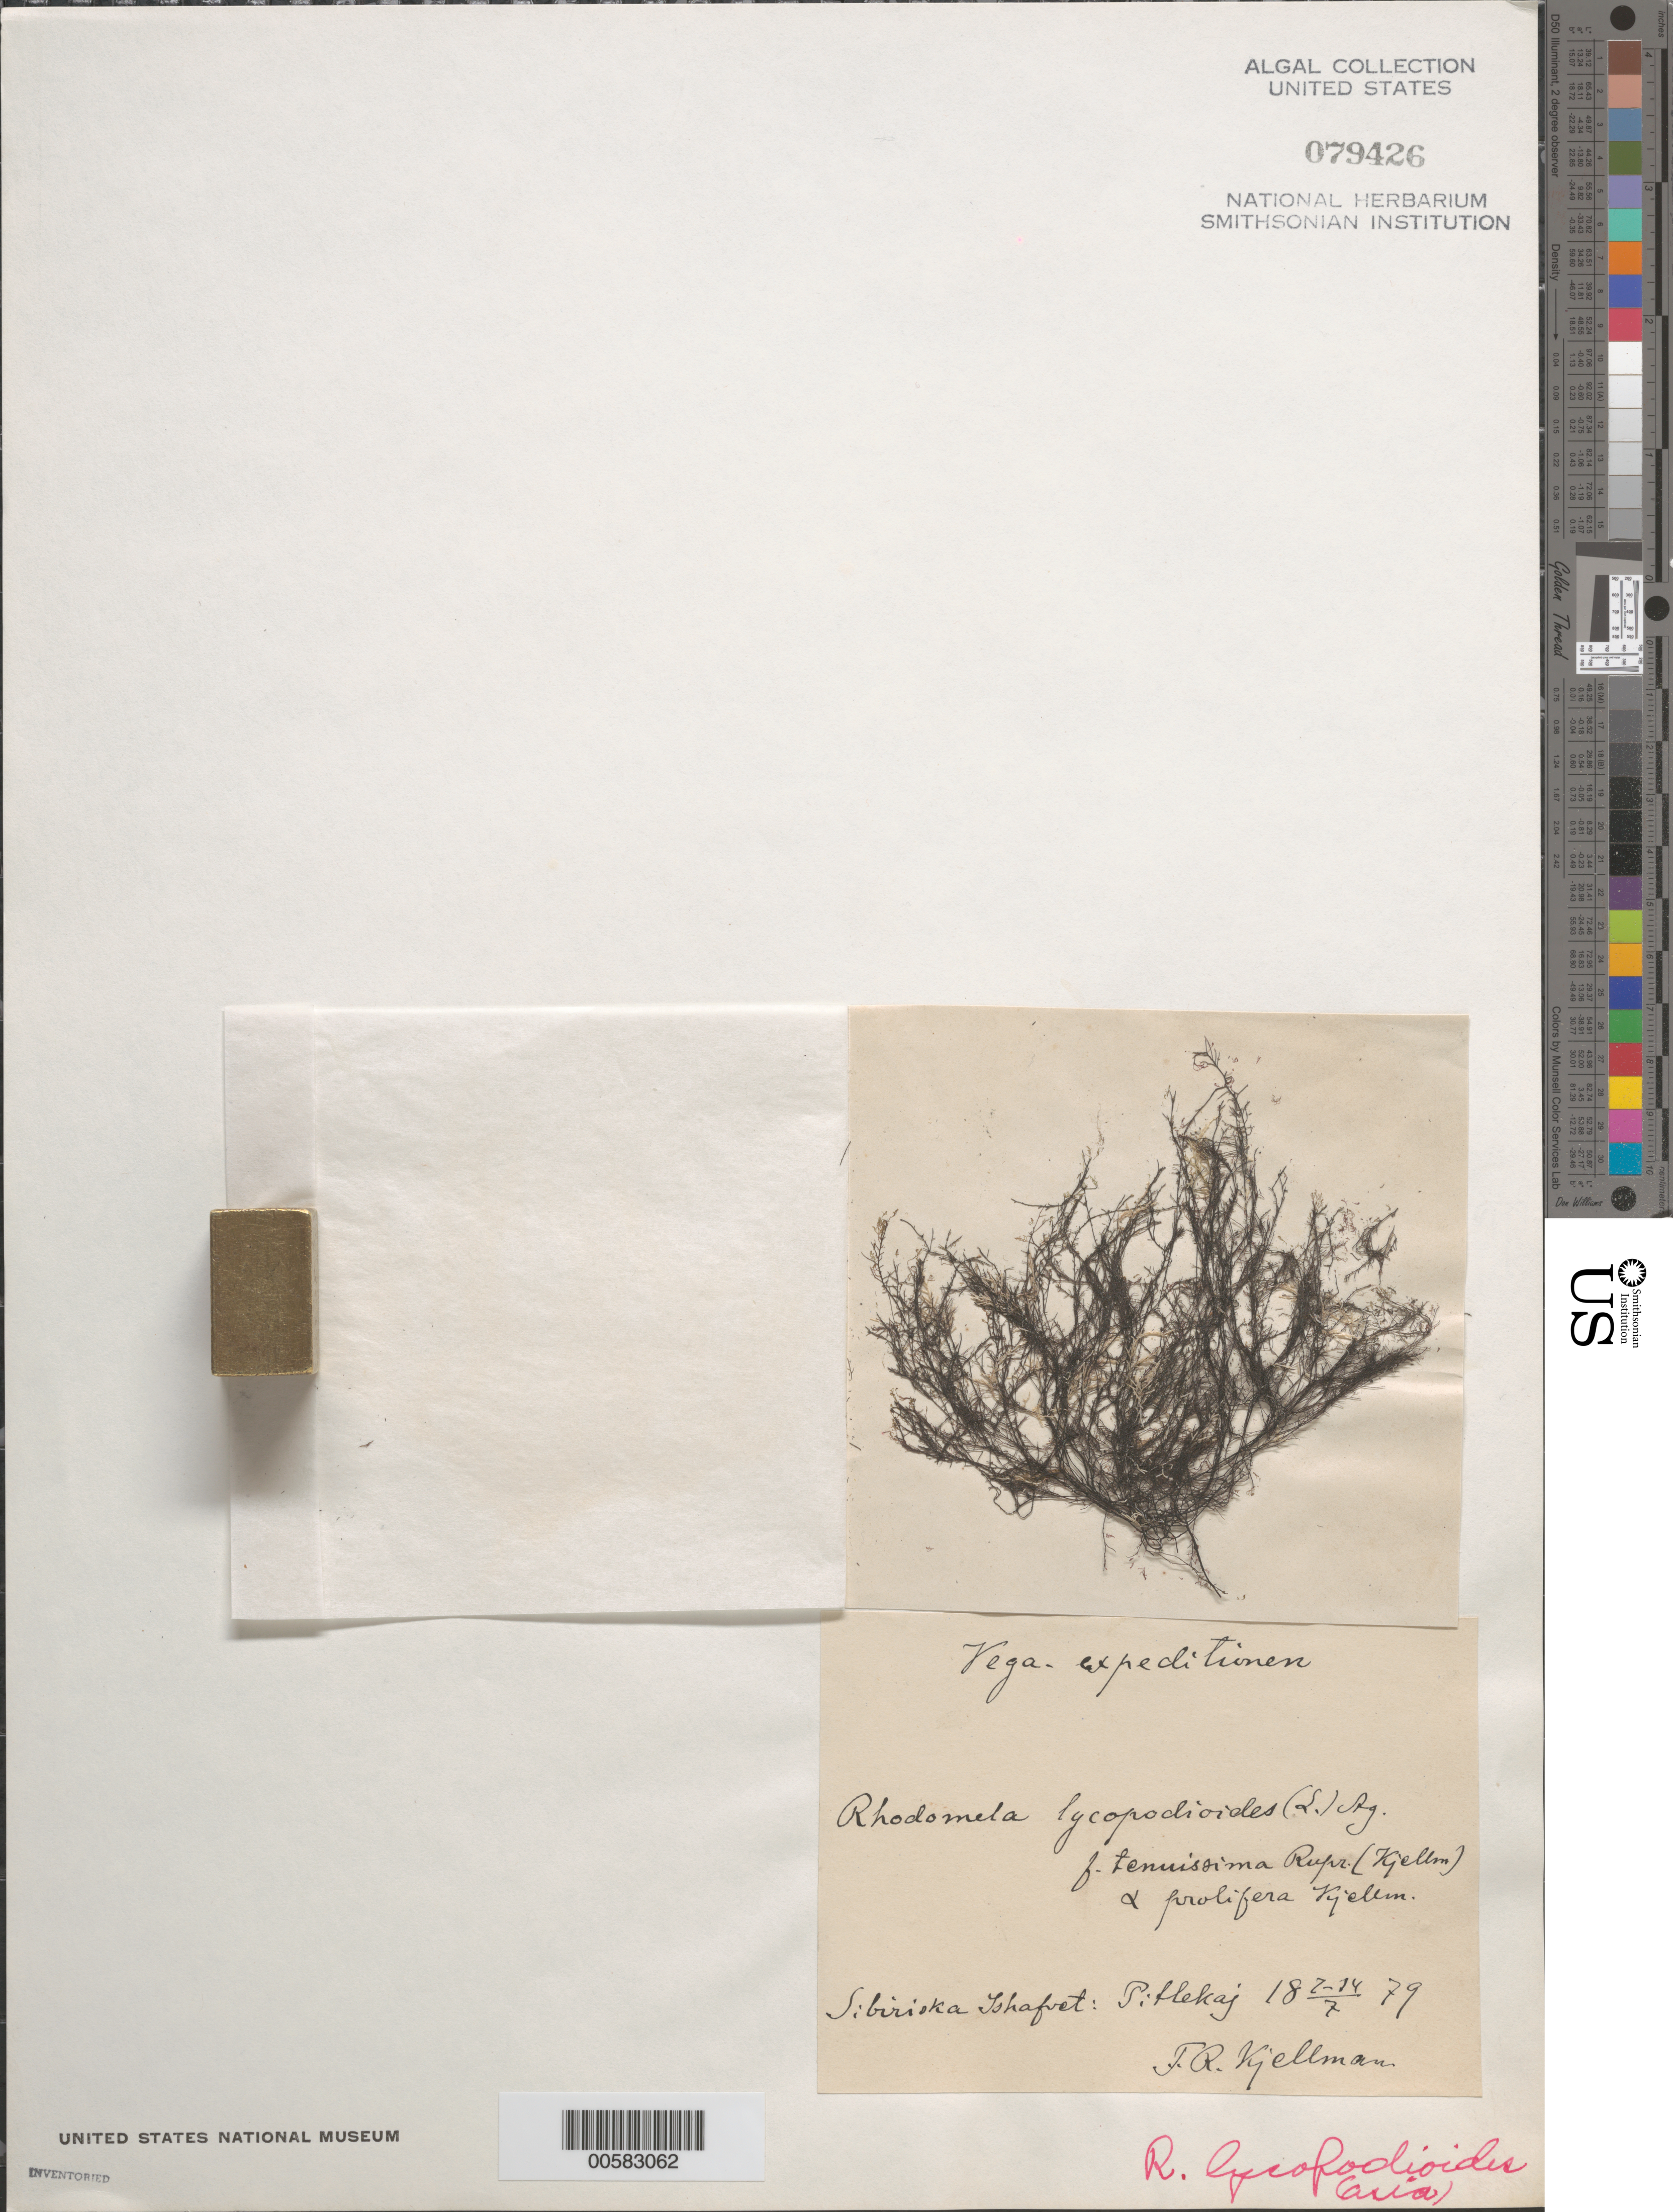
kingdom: Plantae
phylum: Rhodophyta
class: Florideophyceae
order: Gigartinales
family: Phyllophoraceae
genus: Mastocarpus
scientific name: Mastocarpus agardhii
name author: (Setchell & N.L. Gardner) S.C. Lindstrom et al.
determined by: Algae name updating Project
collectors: F. R. Kjellman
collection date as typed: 02 Jul 1879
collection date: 1879-07-02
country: Russian Federation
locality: Pitlekaj, sibiriska tshafvet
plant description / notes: Vega Expedition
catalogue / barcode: US 79426